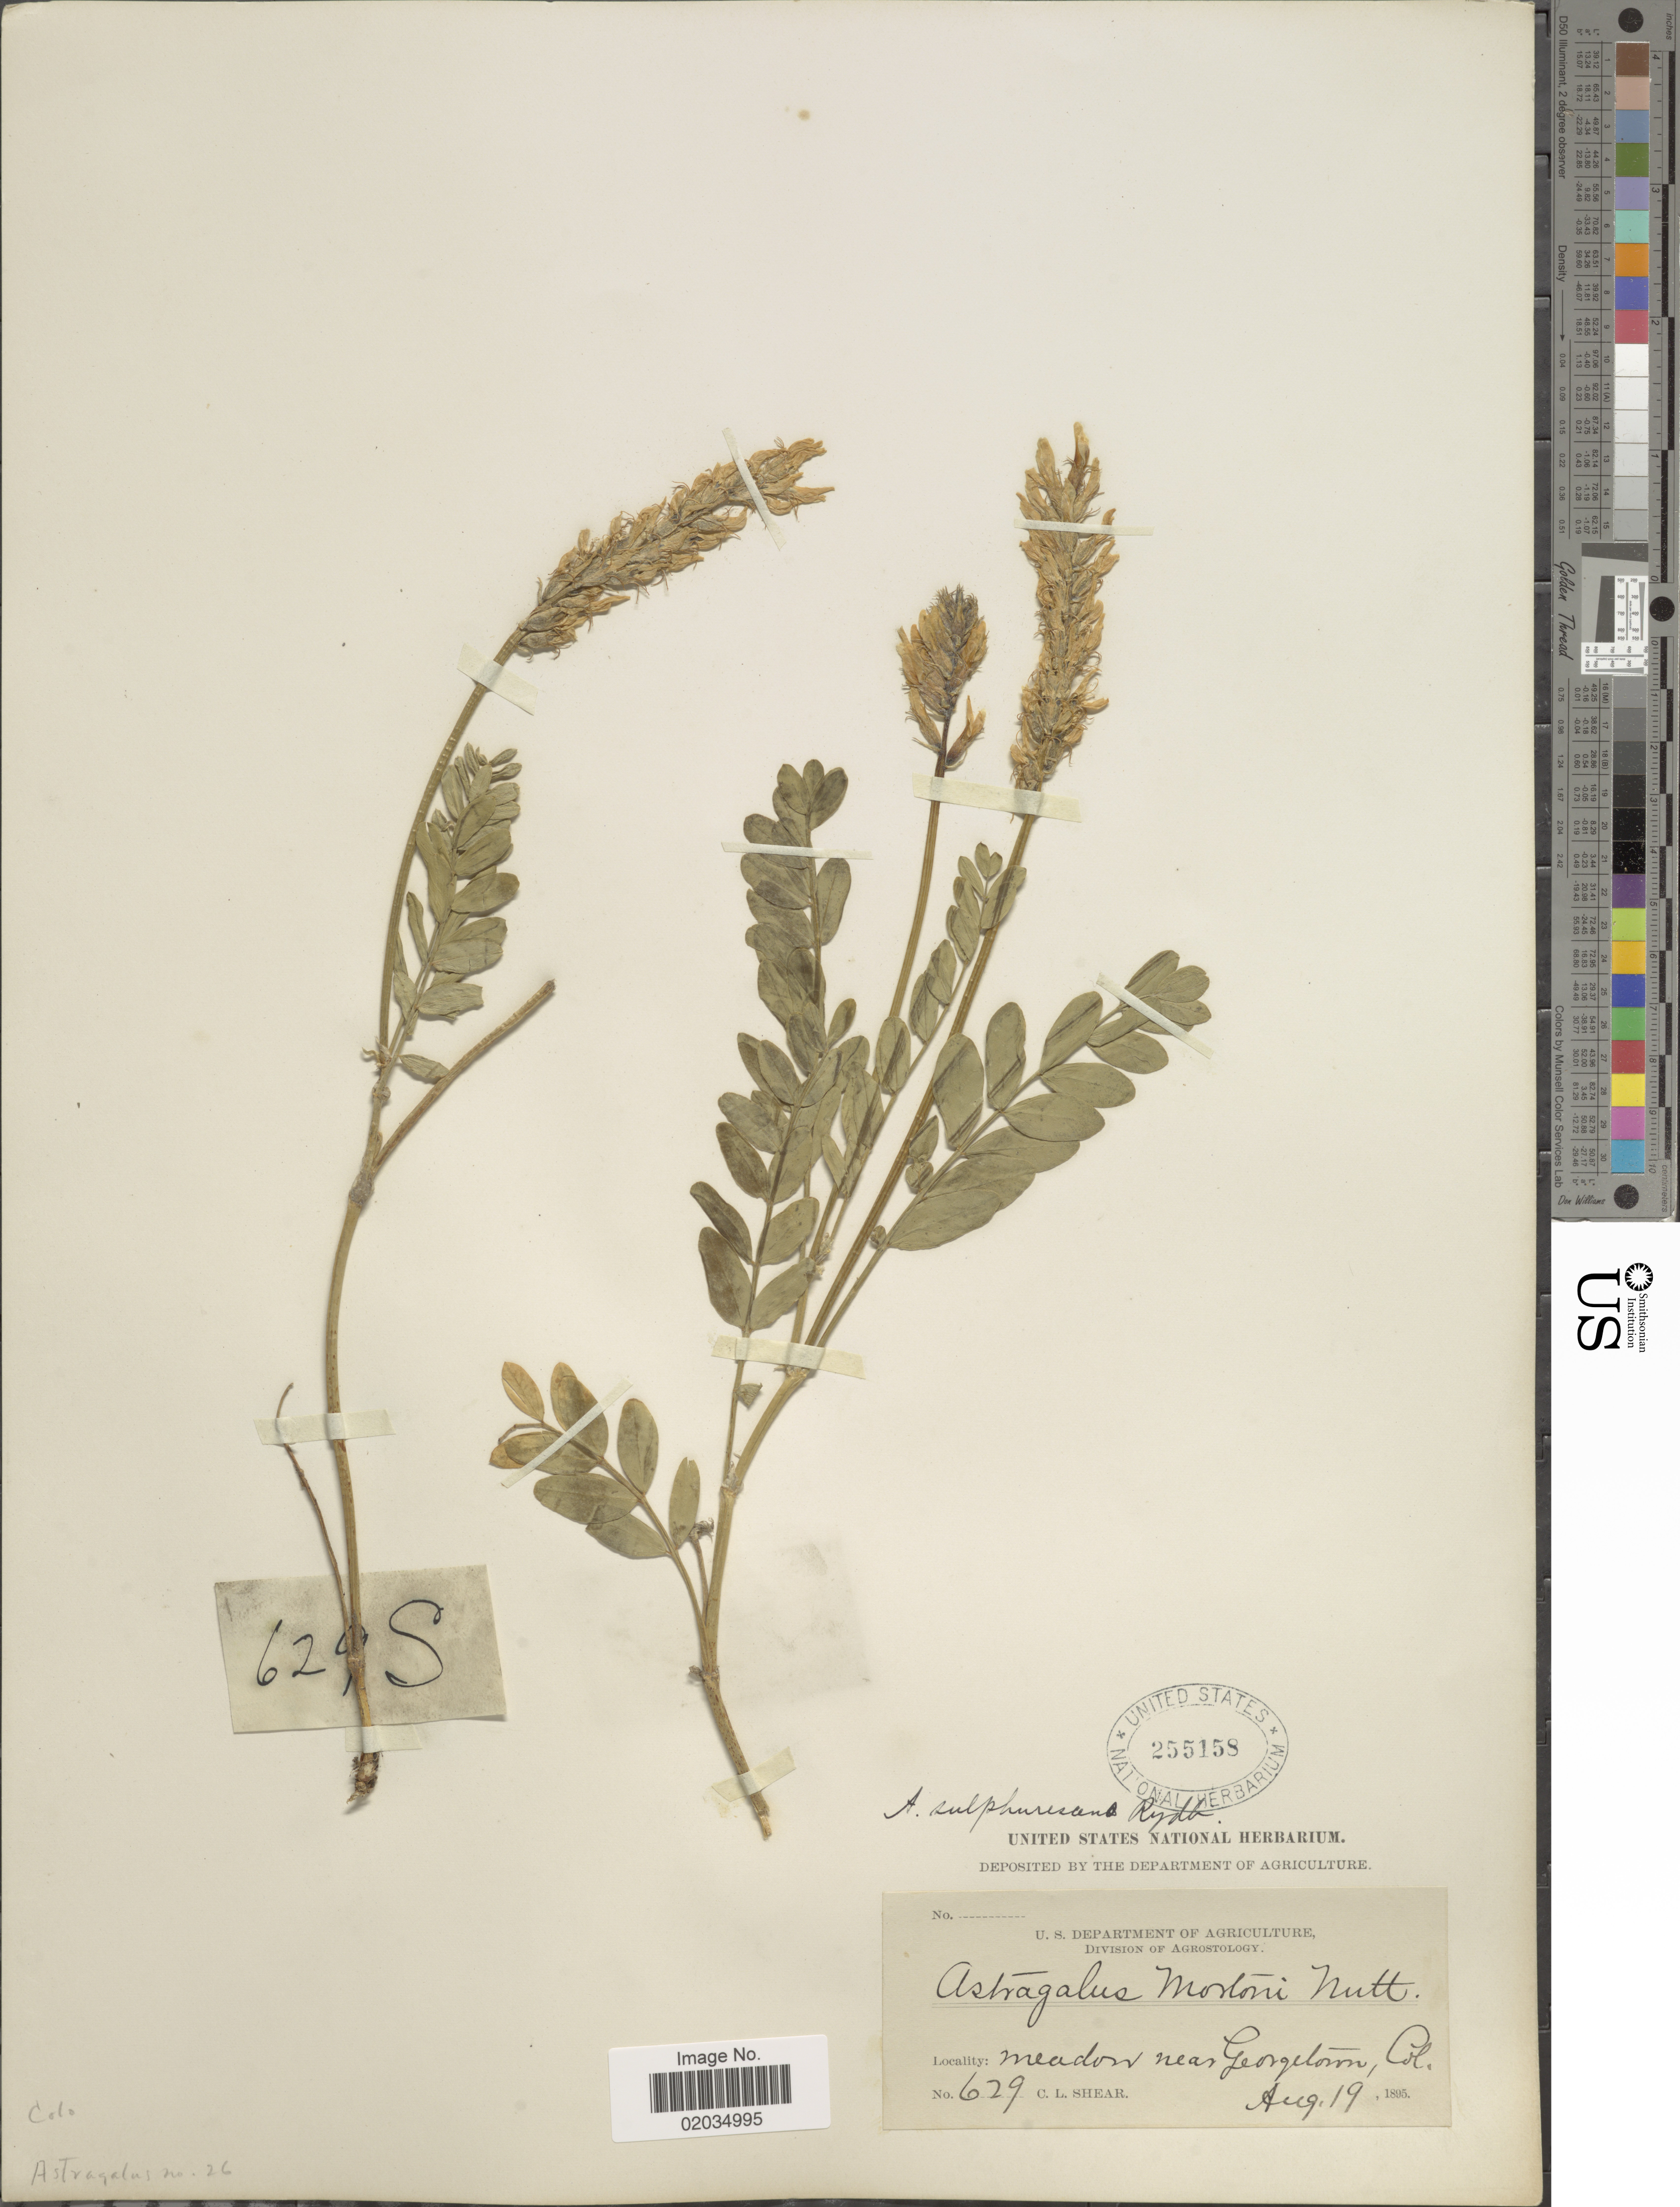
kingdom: Plantae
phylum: Tracheophyta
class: Magnoliopsida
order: Fabales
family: Fabaceae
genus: Astragalus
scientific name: Astragalus sulphurescens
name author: Rydb.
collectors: C. L. Shear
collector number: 629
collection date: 1895-08-19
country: United States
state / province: Colorado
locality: Meadow near Georgetown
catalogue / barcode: US 255158